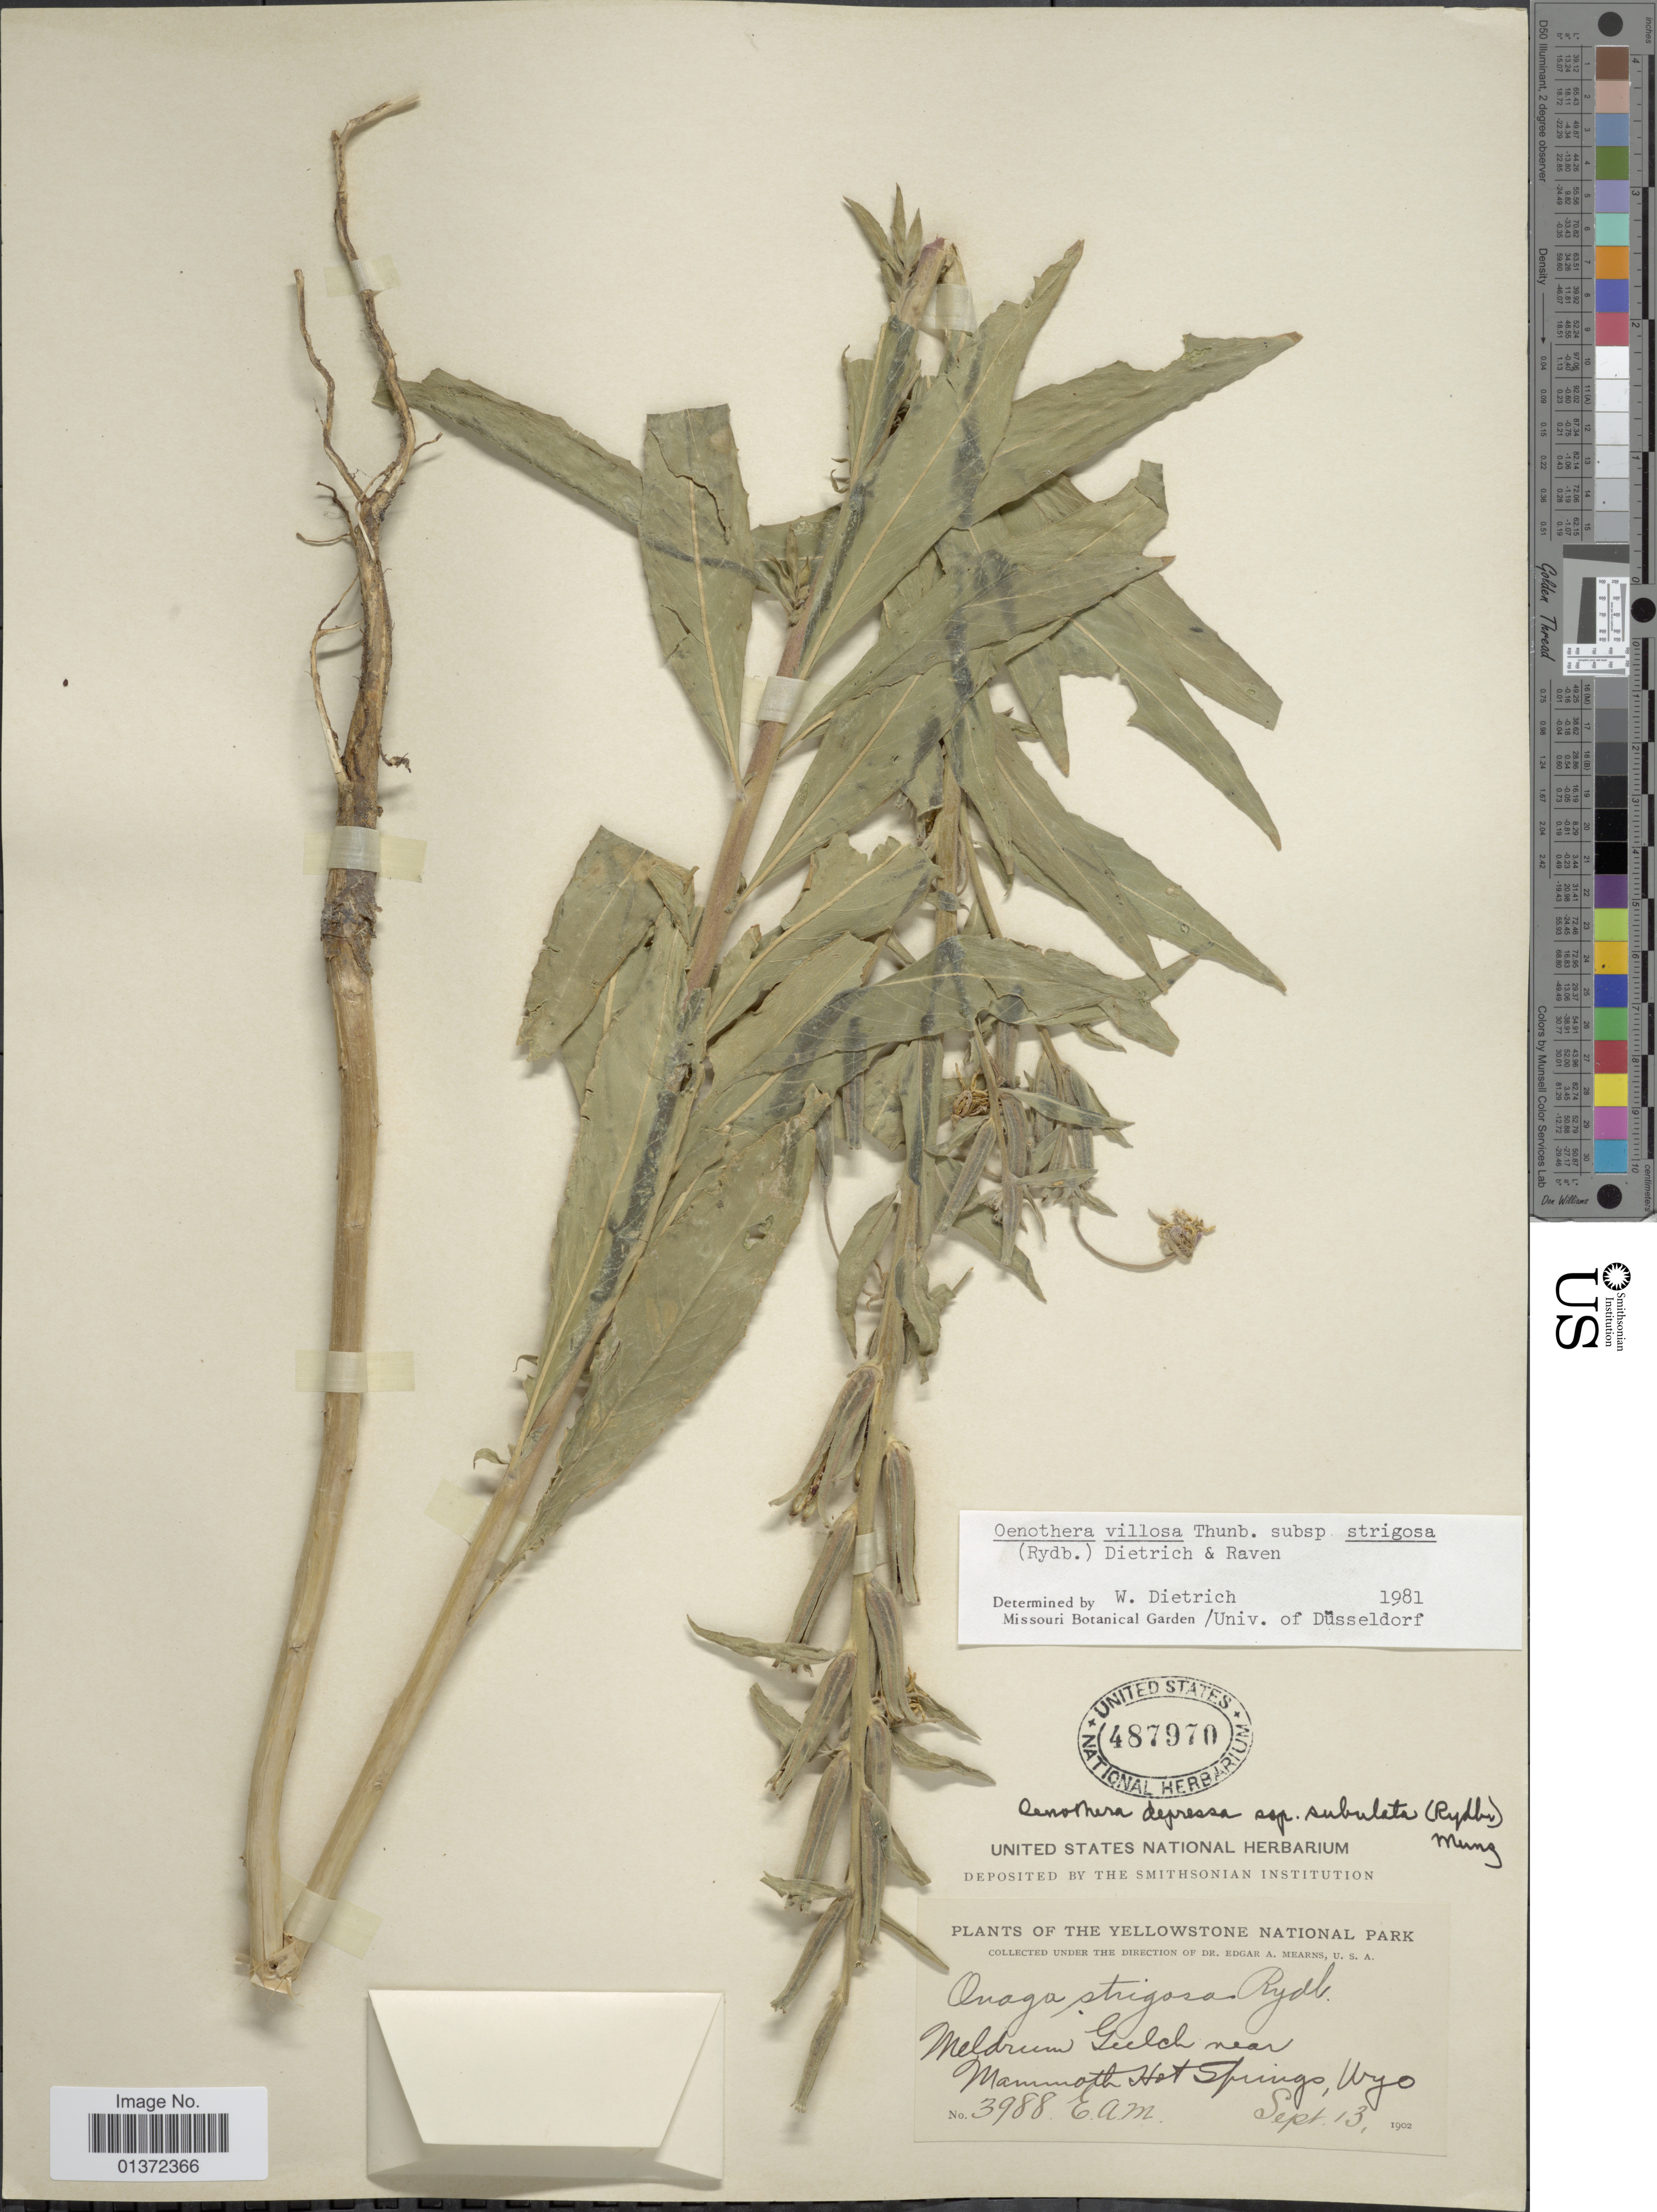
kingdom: Plantae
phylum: Tracheophyta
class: Magnoliopsida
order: Myrtales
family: Onagraceae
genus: Oenothera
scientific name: Oenothera villosa subsp. strigosa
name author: (Rydb.) W. Dietr. & P.H. Raven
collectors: E. A. Mearns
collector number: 3988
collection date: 1902-09-13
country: United States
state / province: Wyoming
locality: Yellowstone National Park, Meldrum Gulch near Mammoth Hot Springs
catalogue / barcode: US 487970